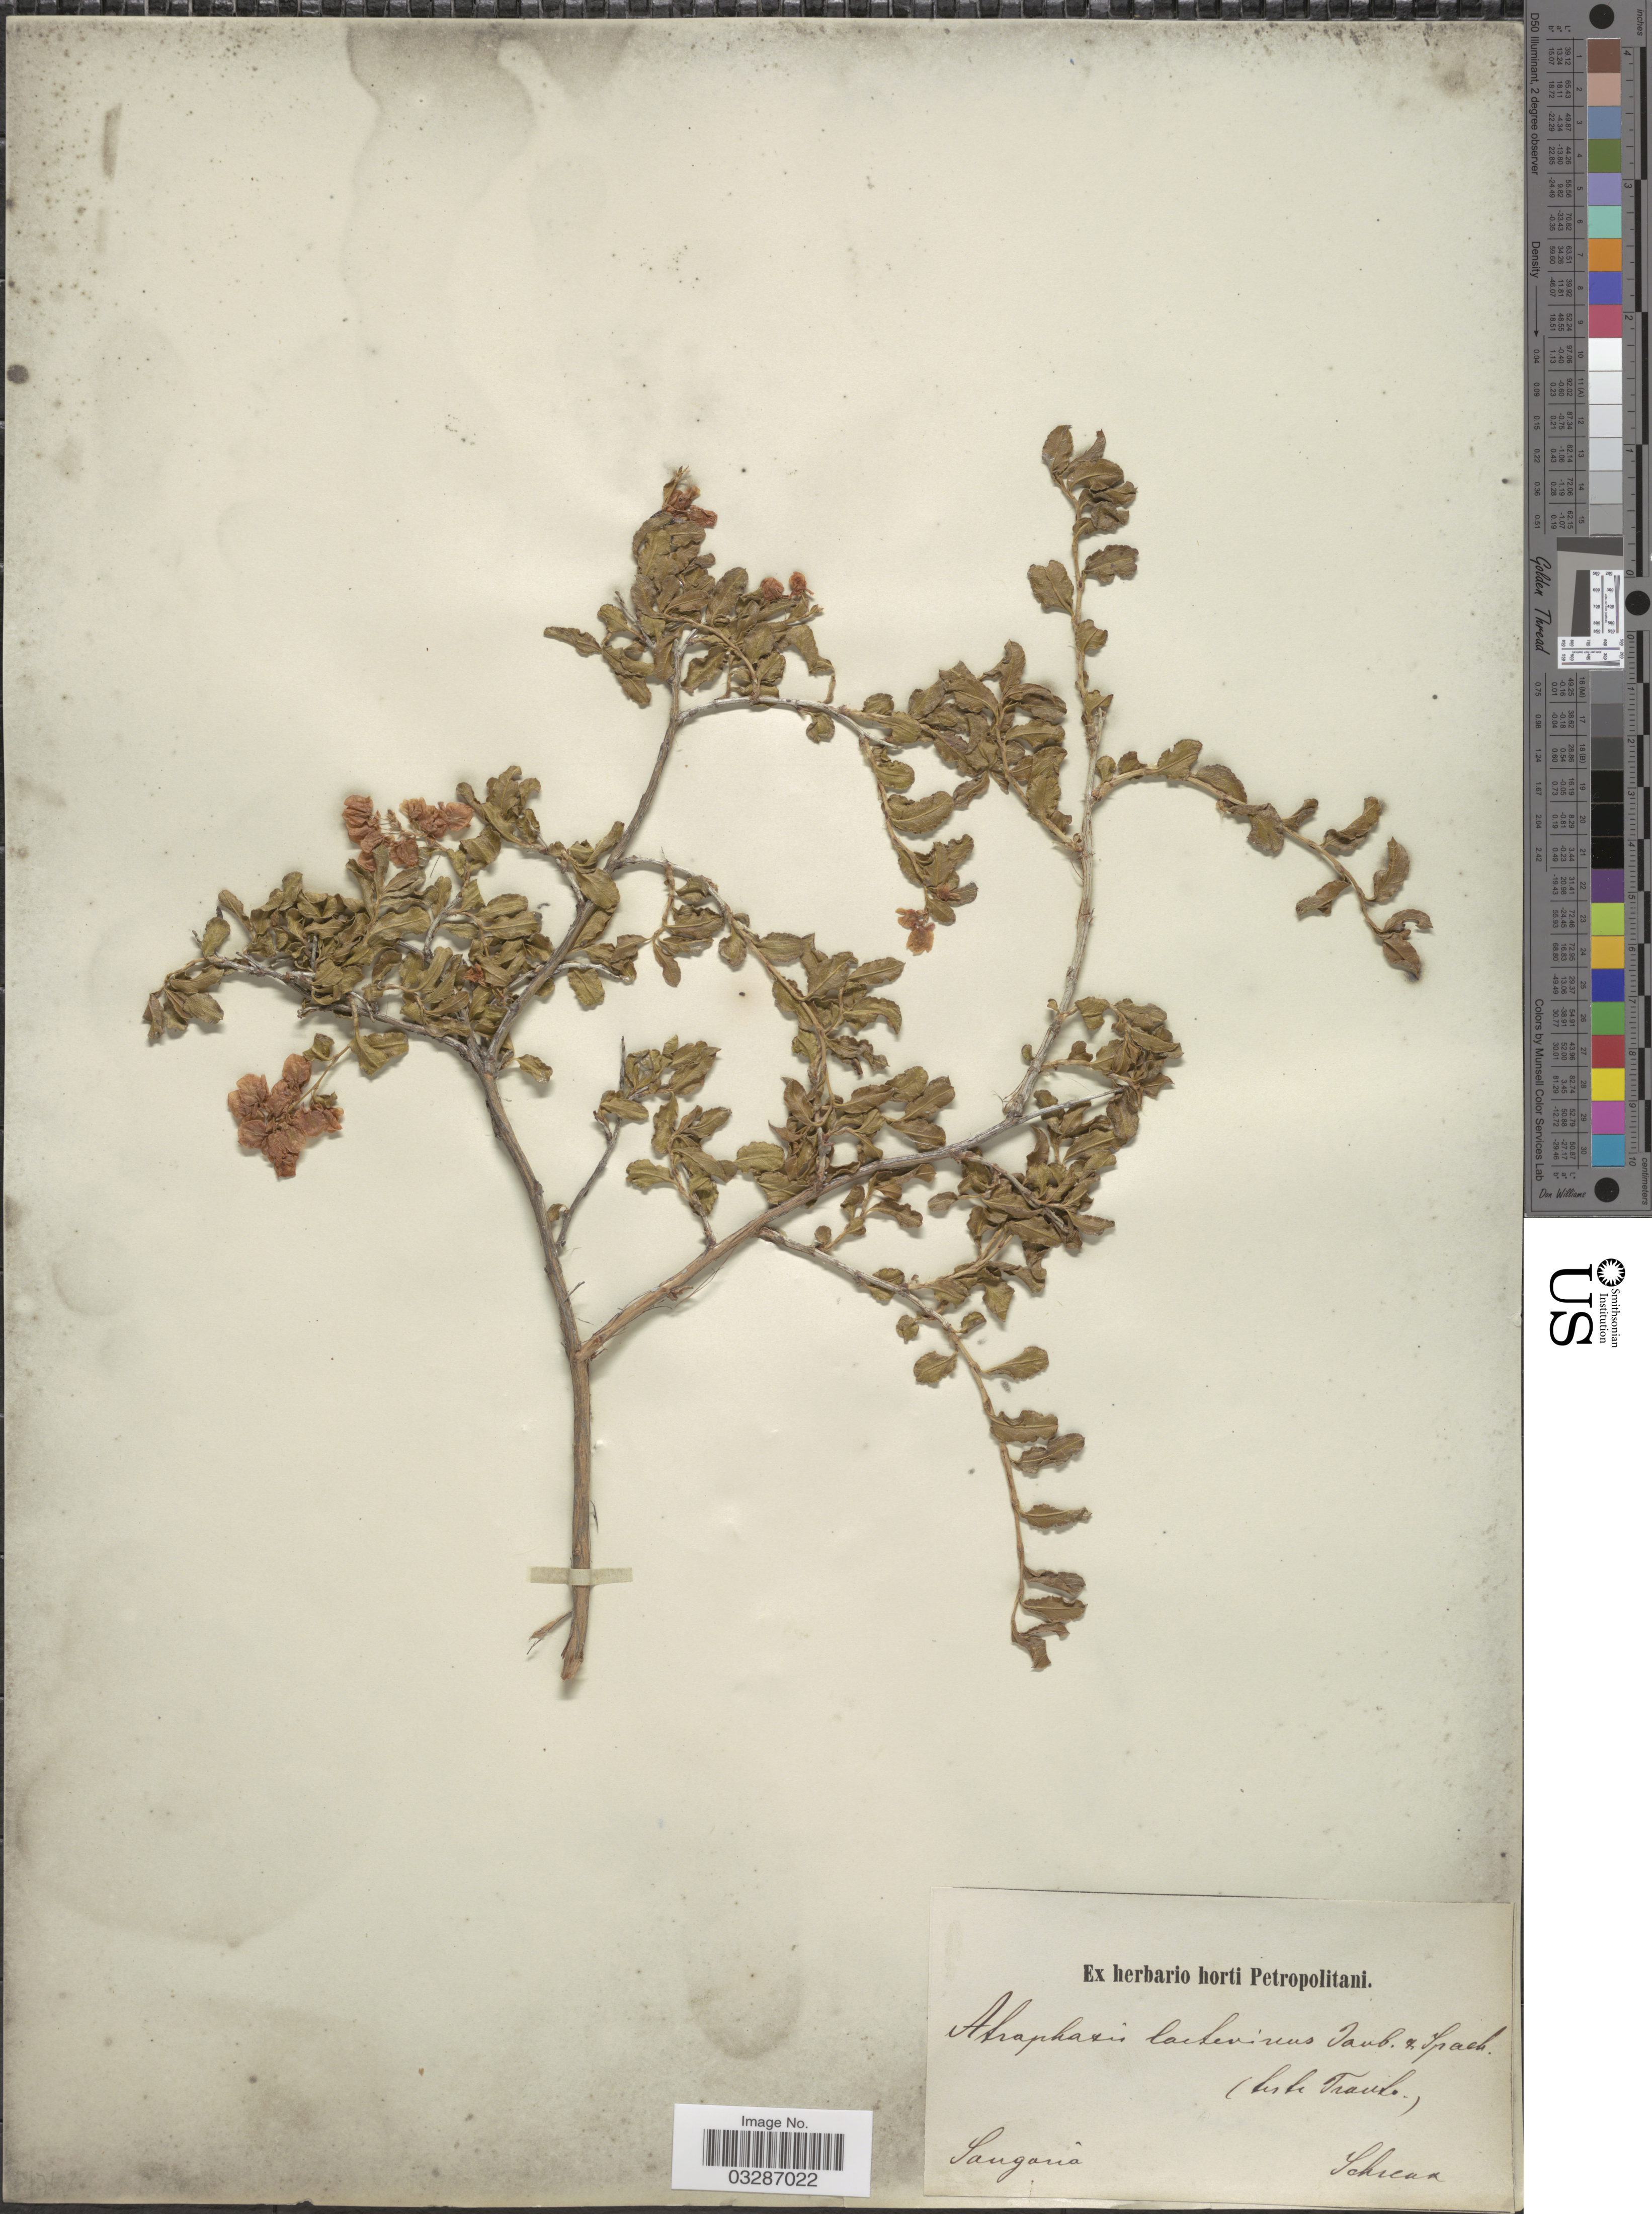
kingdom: Plantae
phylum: Tracheophyta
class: Magnoliopsida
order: Caryophyllales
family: Polygonaceae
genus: Atraphaxis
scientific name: Atraphaxis laetevirens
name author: (Ledeb.) Jaub. & Spach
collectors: A.G. Schrenk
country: China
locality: Songaria.